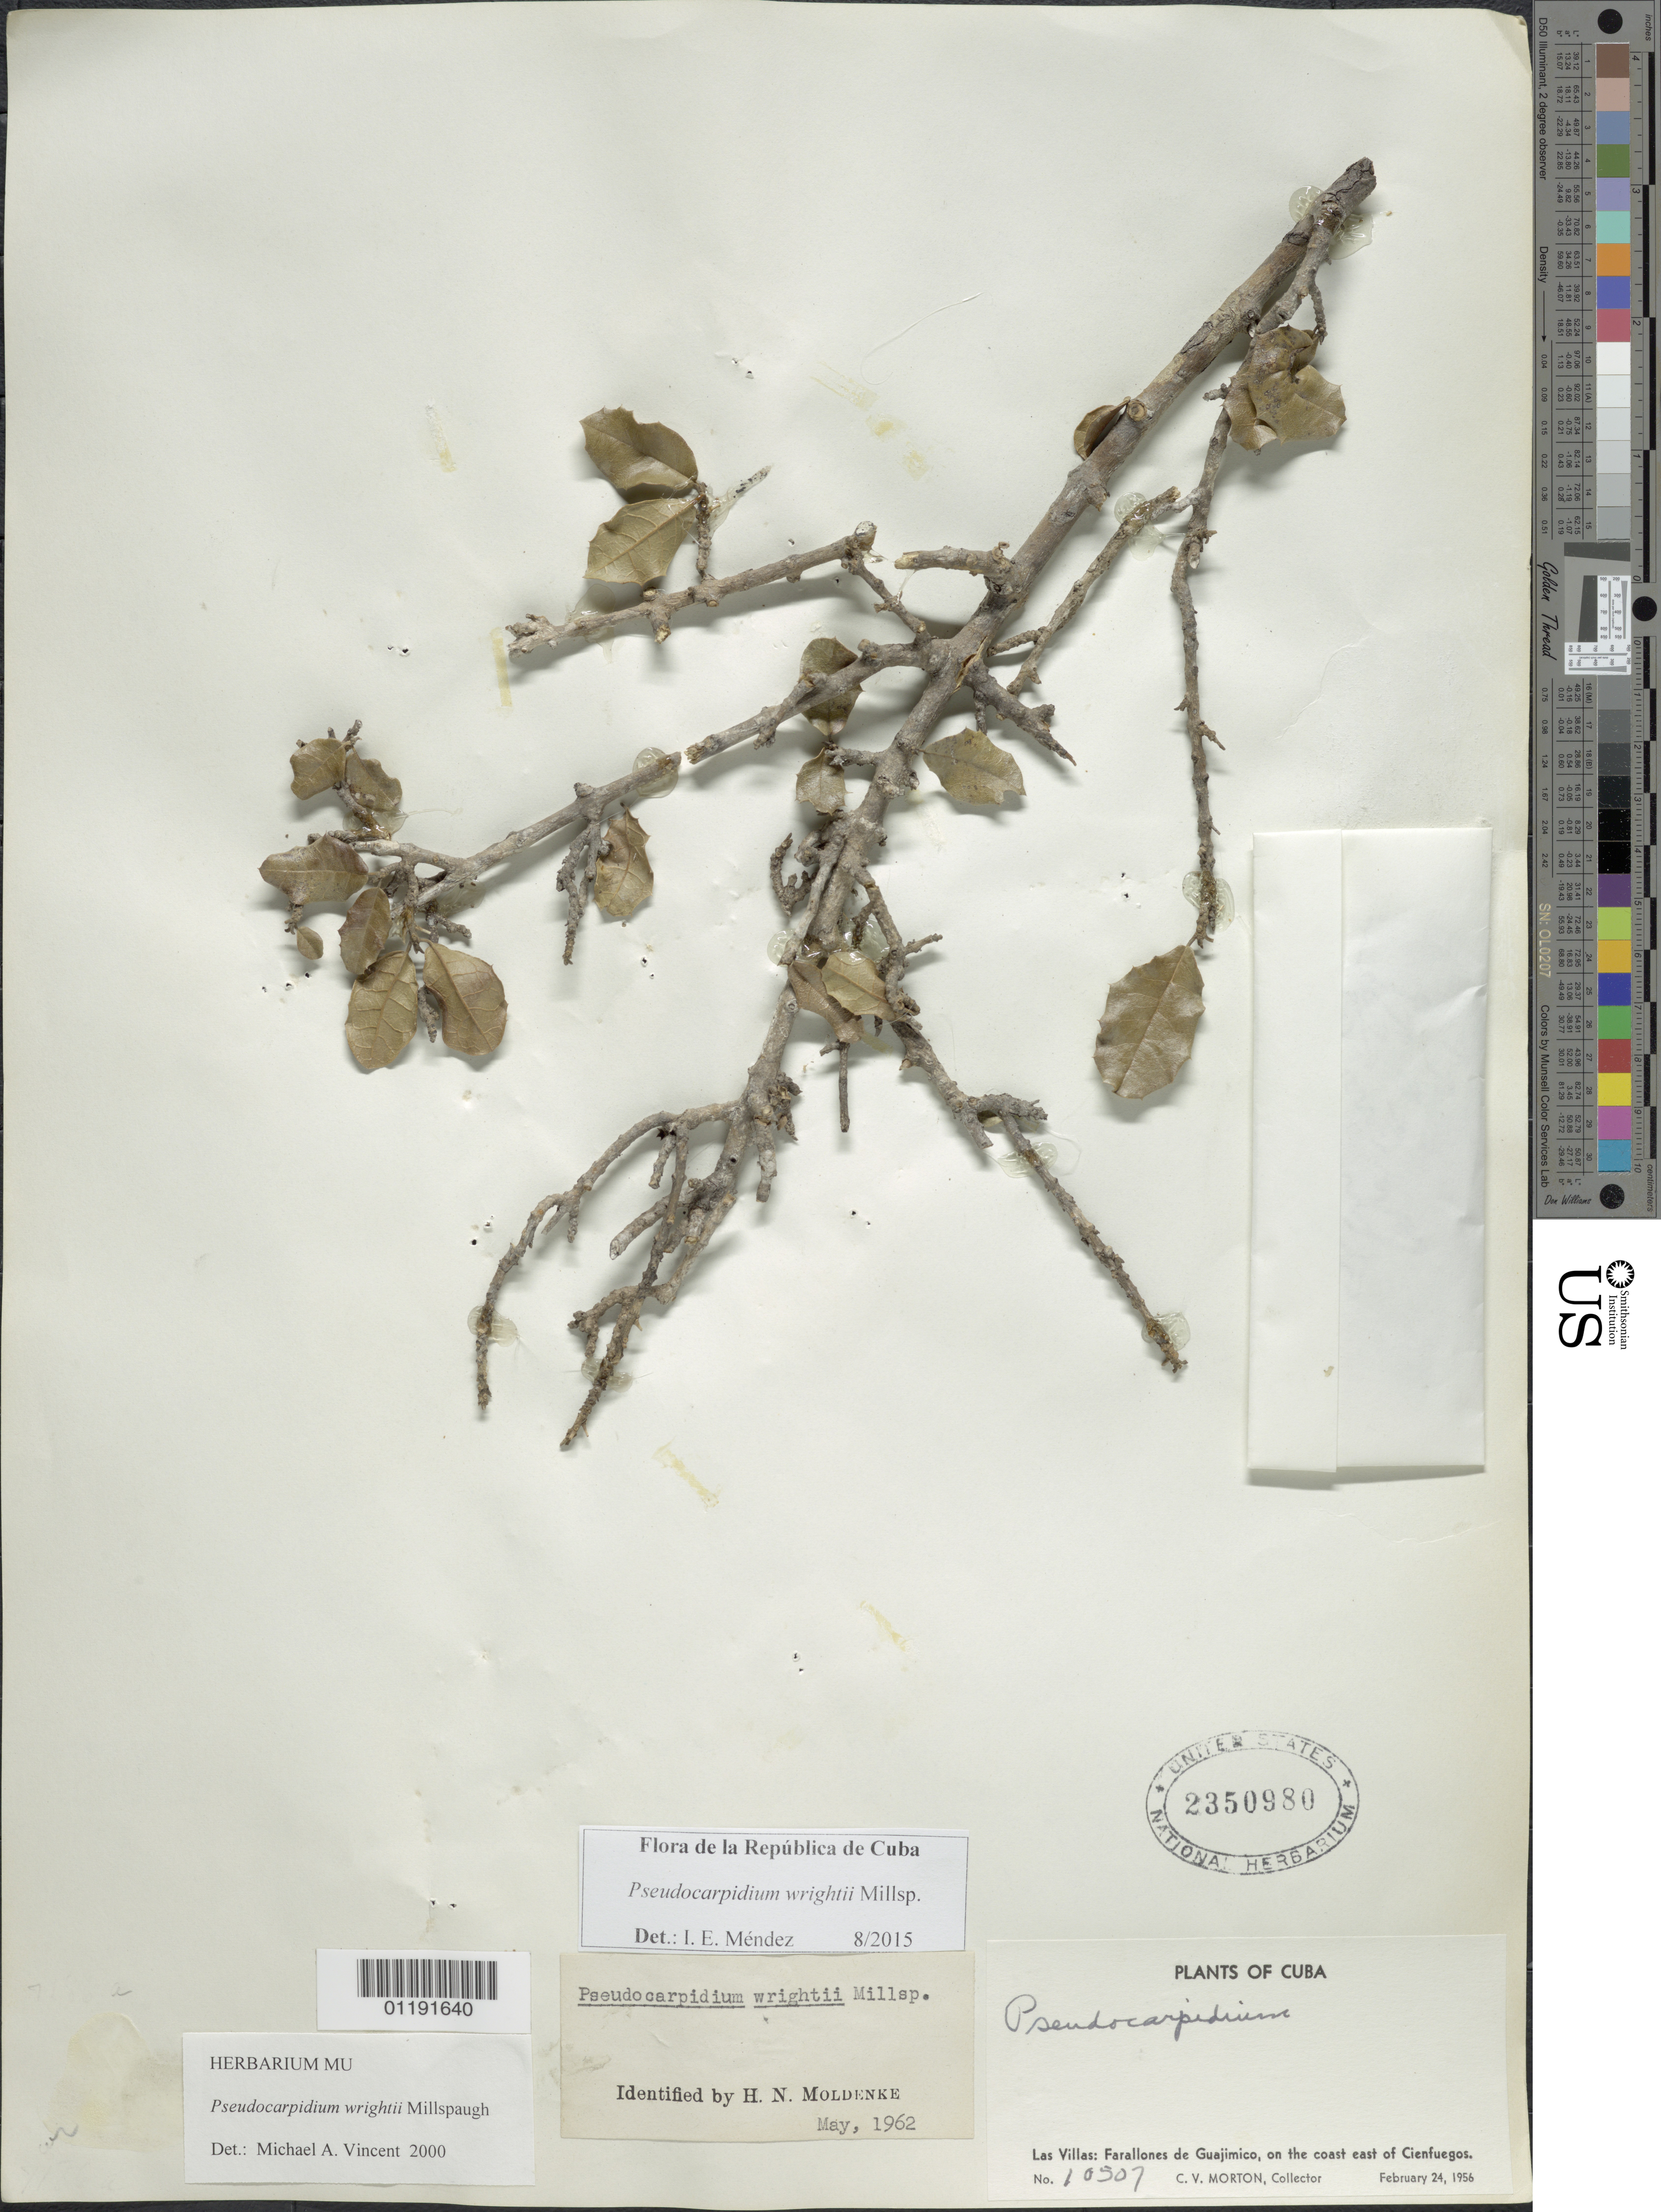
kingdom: Plantae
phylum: Tracheophyta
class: Magnoliopsida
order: Lamiales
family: Lamiaceae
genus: Pseudocarpidium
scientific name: Pseudocarpidium wrightii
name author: Millsp.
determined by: Méndez, I. E.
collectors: C. V. Morton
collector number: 10507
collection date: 1956-02-24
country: Cuba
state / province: Las Villas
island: Cuba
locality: E of Cienfuegos, Farallones de Guajimico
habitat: Coast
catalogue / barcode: US 2350980